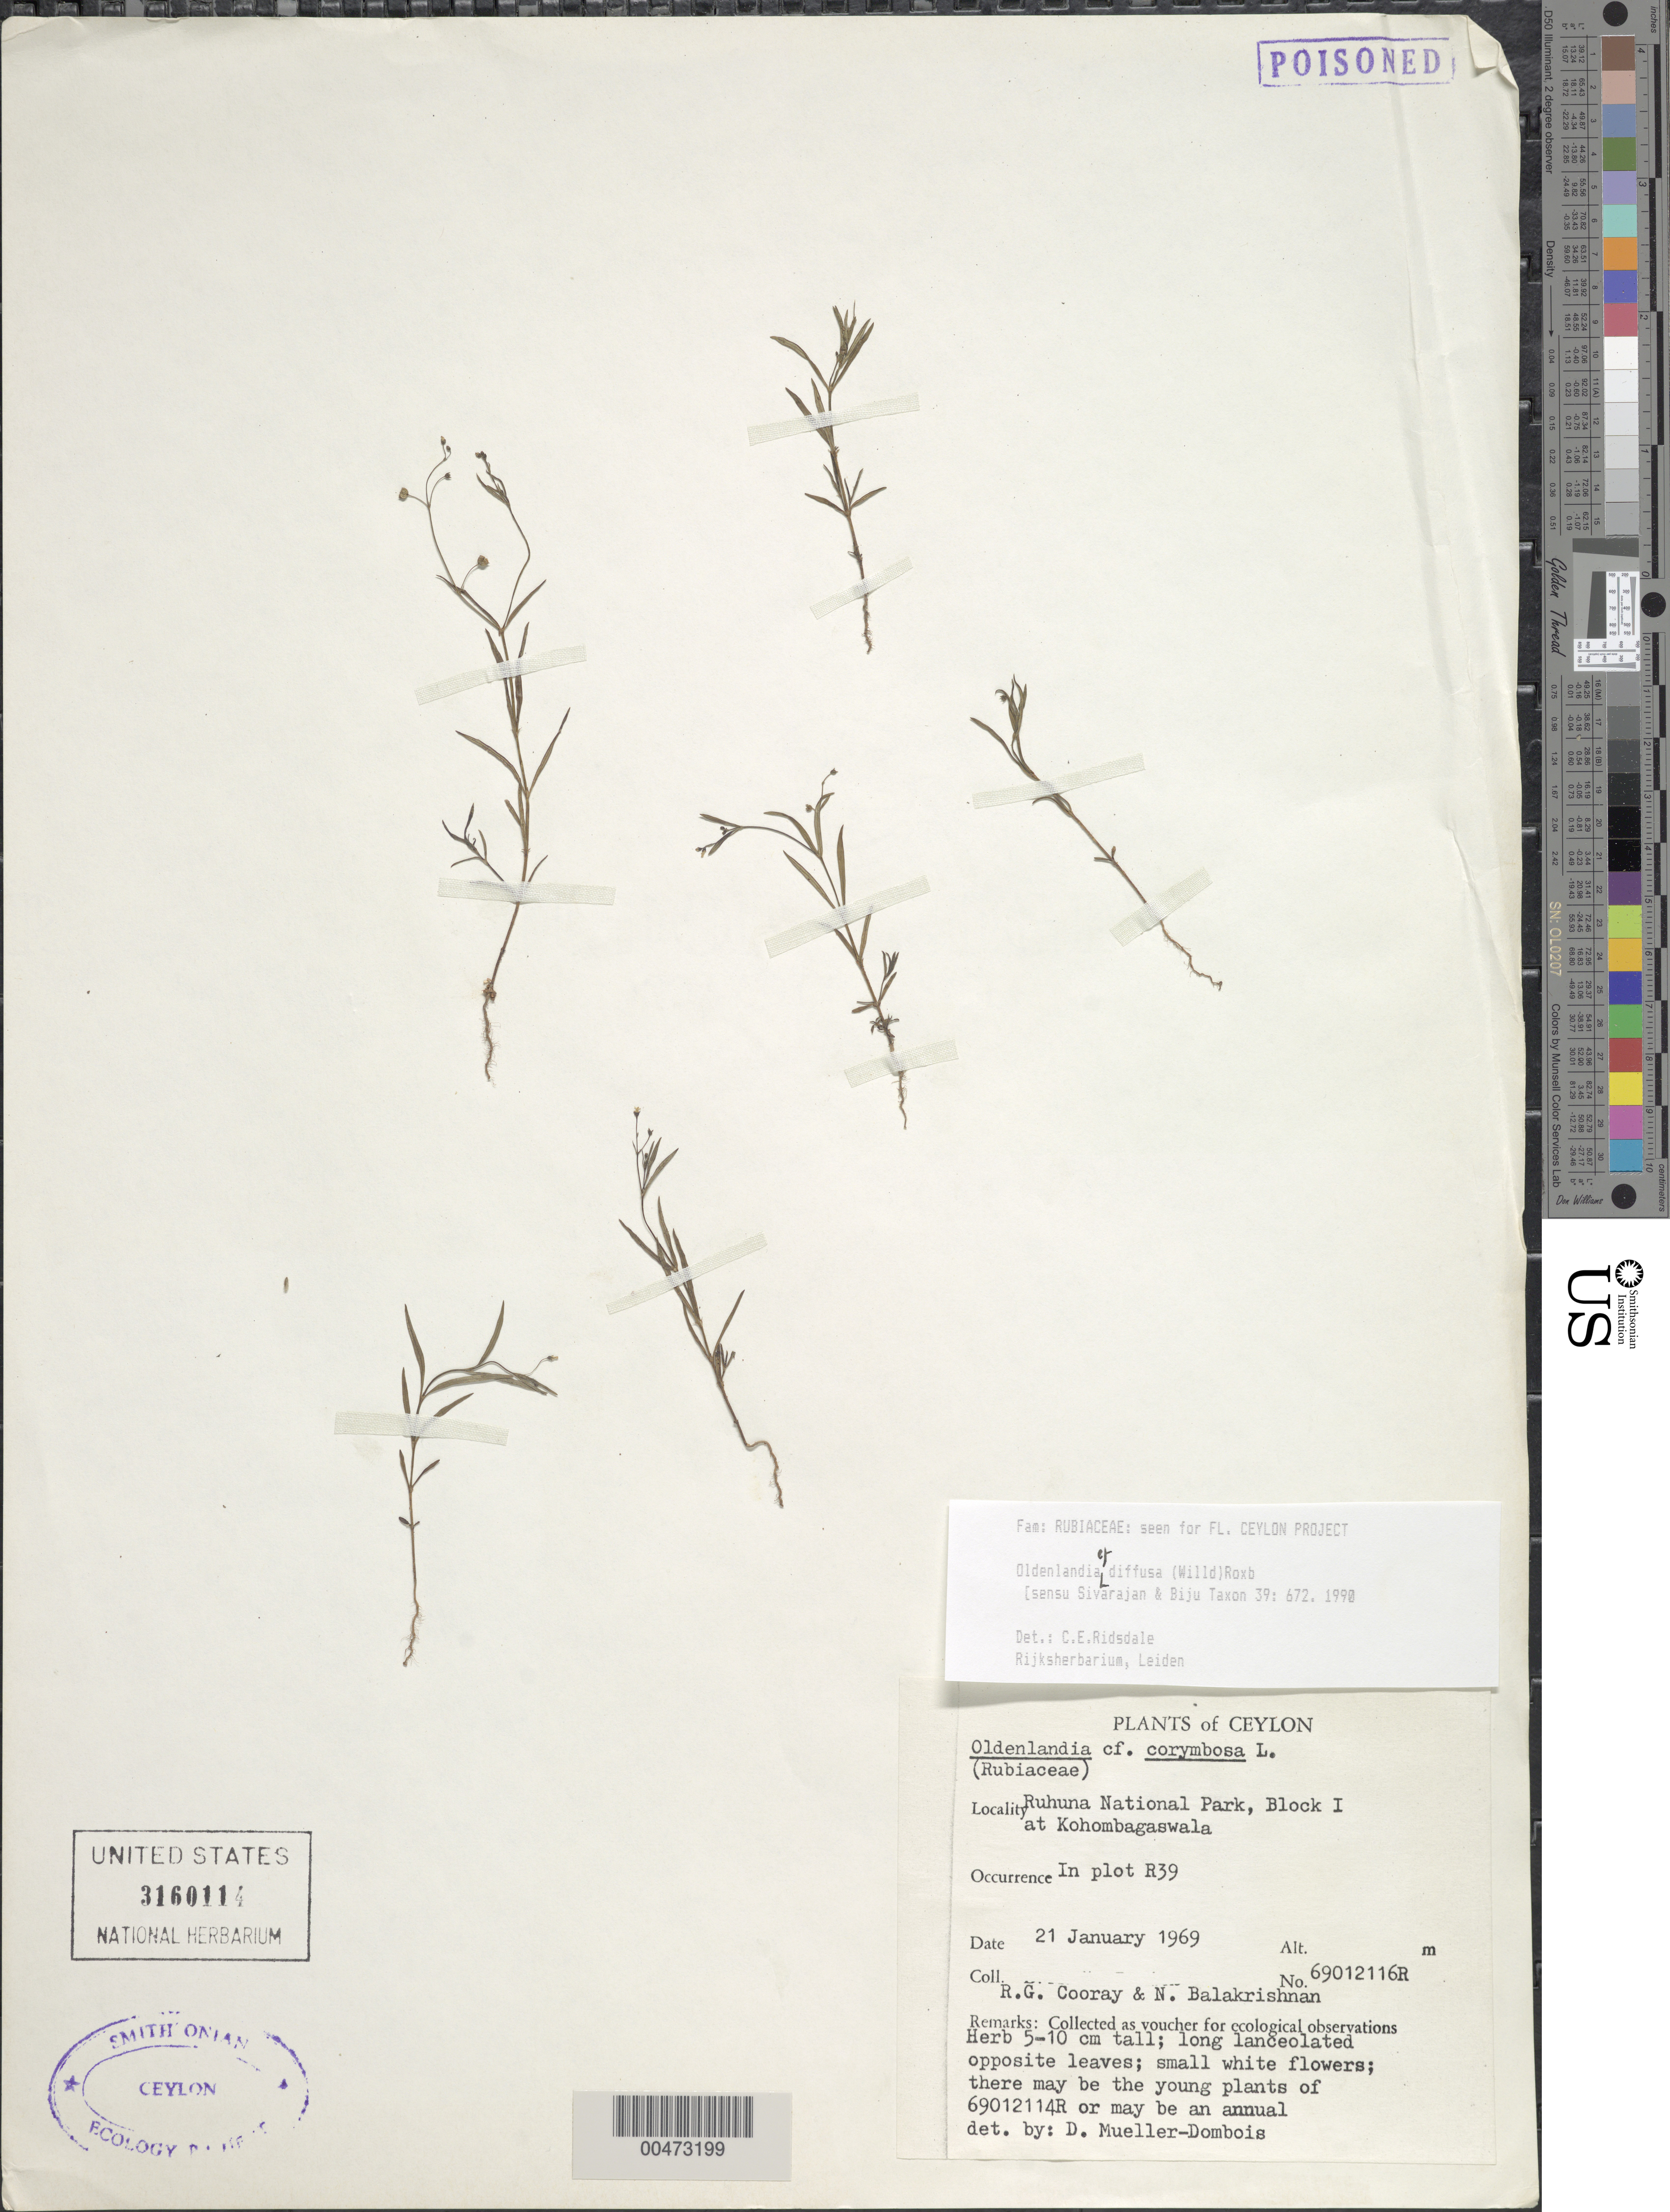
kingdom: Plantae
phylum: Tracheophyta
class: Magnoliopsida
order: Gentianales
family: Rubiaceae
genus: Oldenlandia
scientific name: Oldenlandia diffusa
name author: (Willd.) Roxb.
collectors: R. Cooray & N. Balakrishnan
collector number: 69012116R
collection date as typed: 21 Jan 1969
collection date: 1969-01-21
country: Sri Lanka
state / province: Southern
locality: Ruhuna National Park, Block I at Kohombagaswala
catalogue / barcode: US 3160114